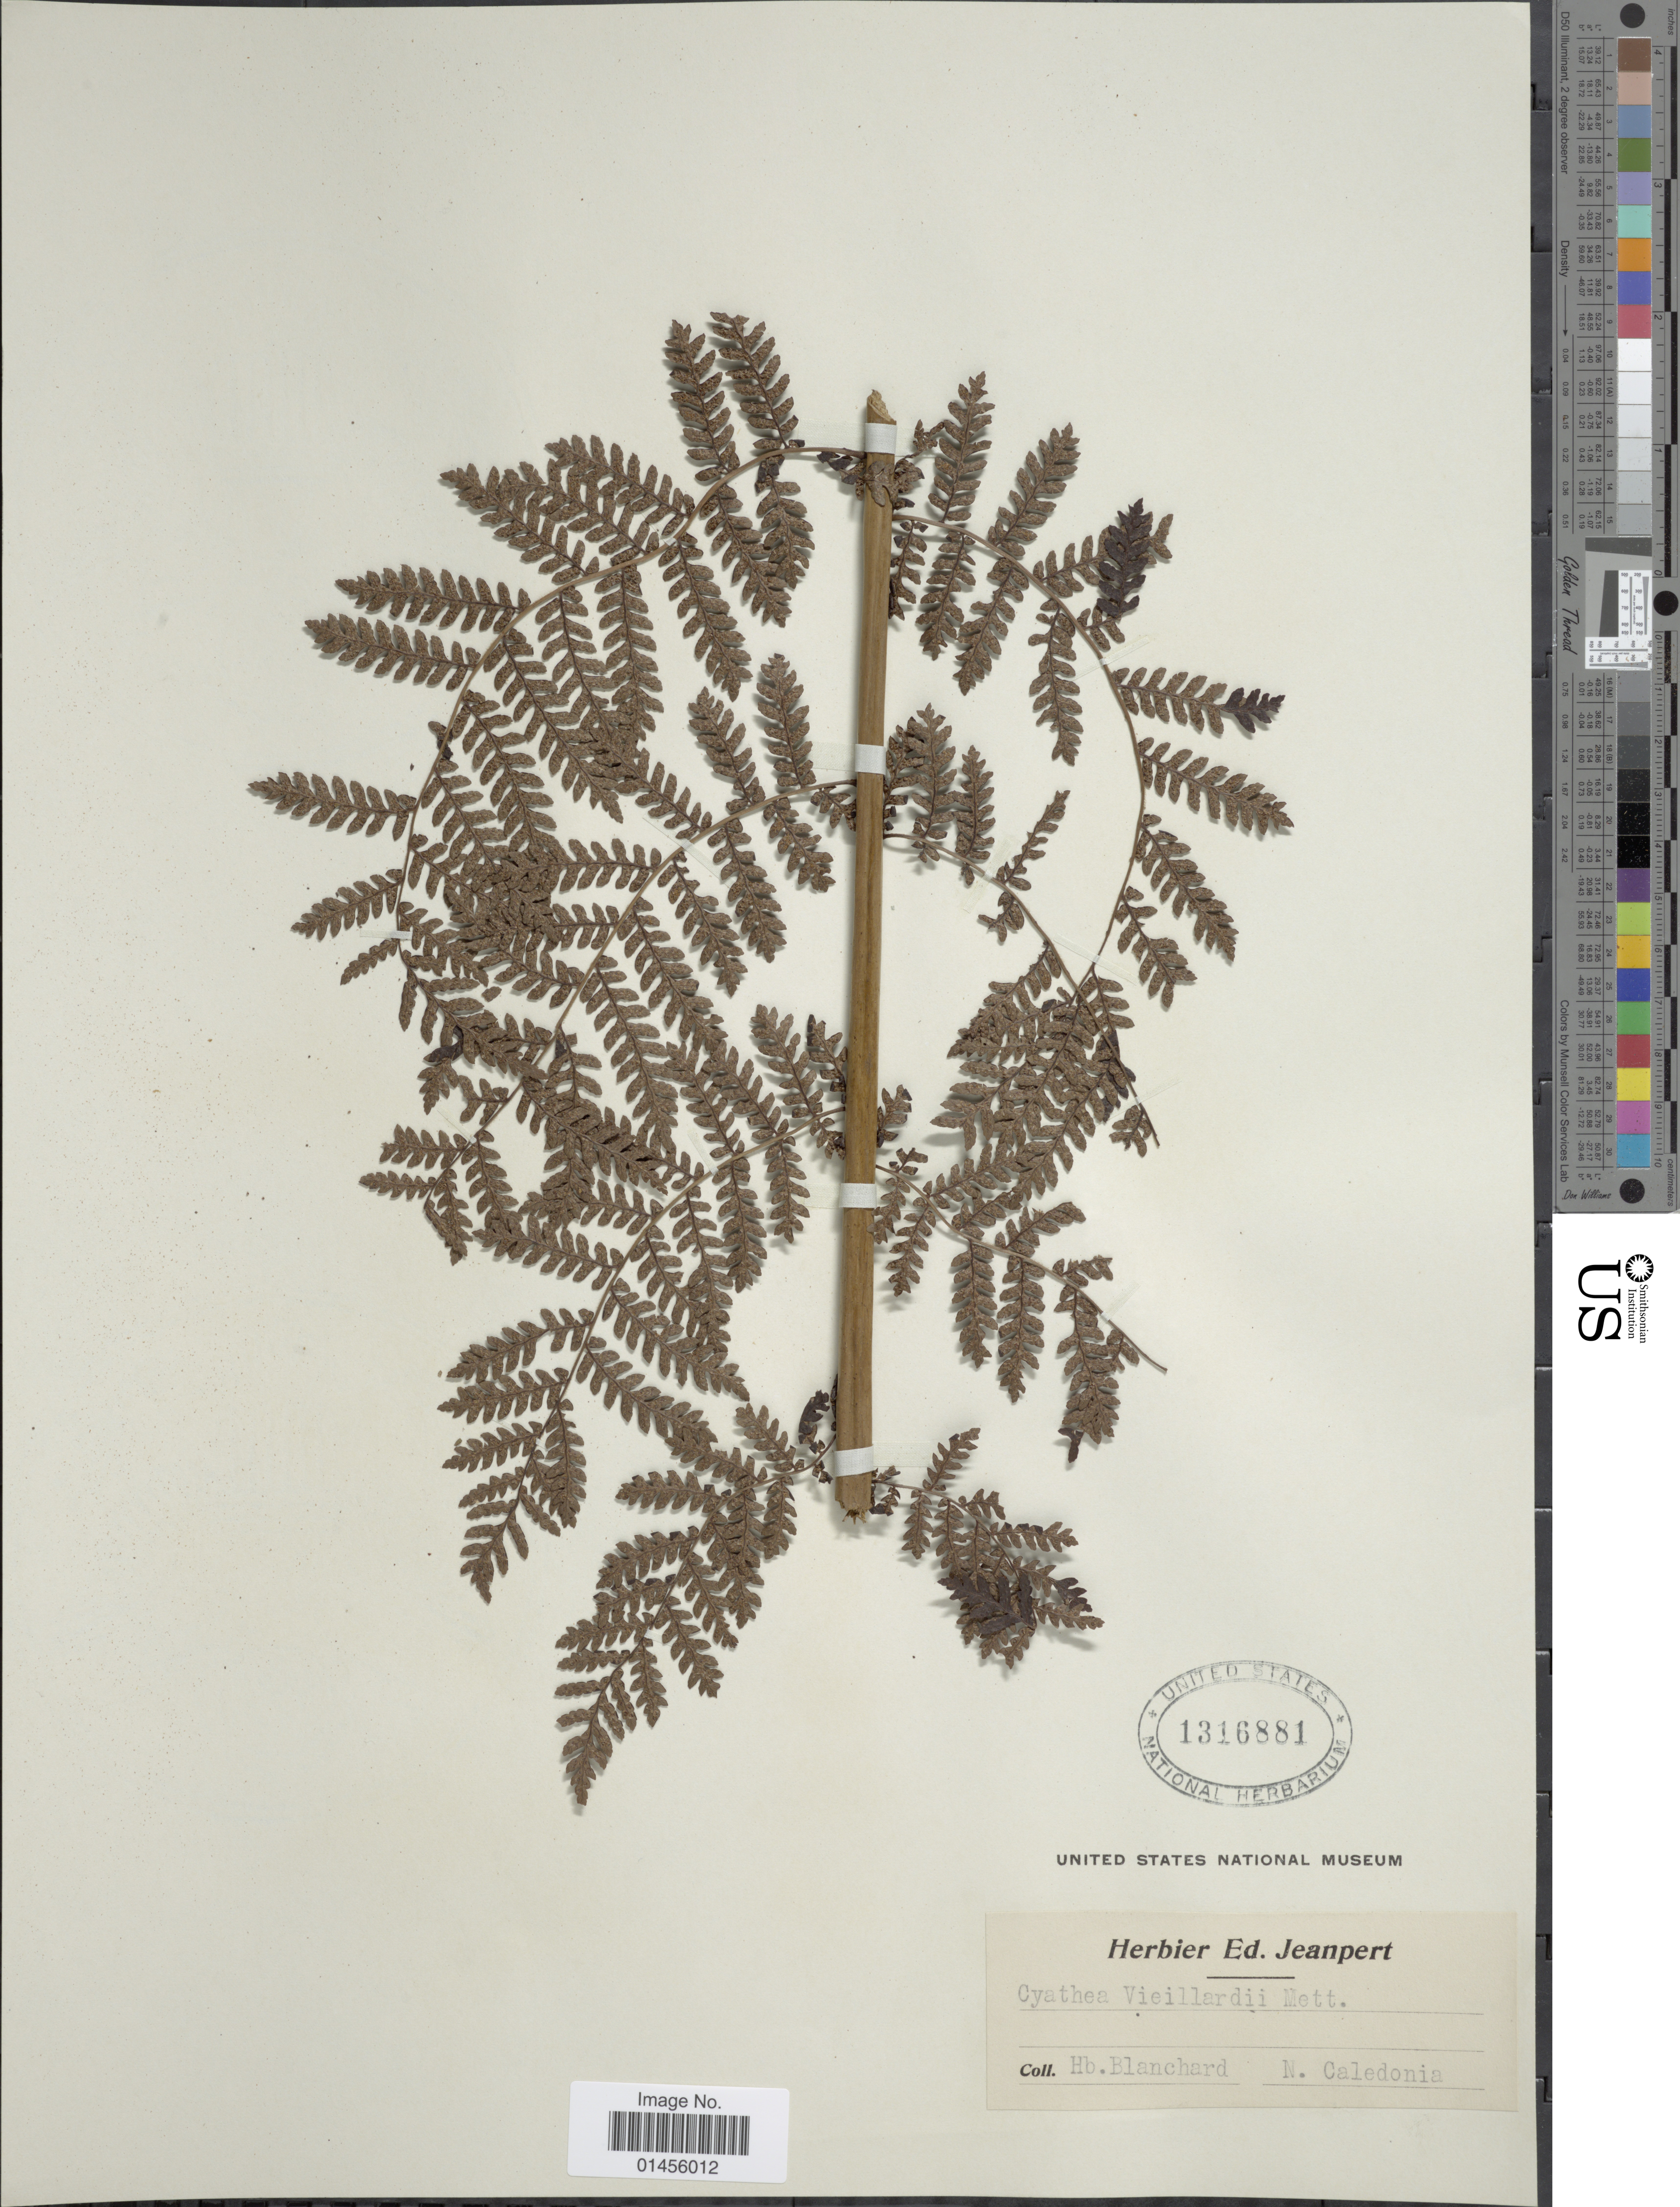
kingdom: Plantae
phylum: Tracheophyta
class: Polypodiopsida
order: Cyatheales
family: Cyatheaceae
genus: Alsophila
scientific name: Alsophila vieilliardii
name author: (Mett.) R.M. Tryon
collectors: Blanchard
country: New Caledonia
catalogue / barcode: US 1316881